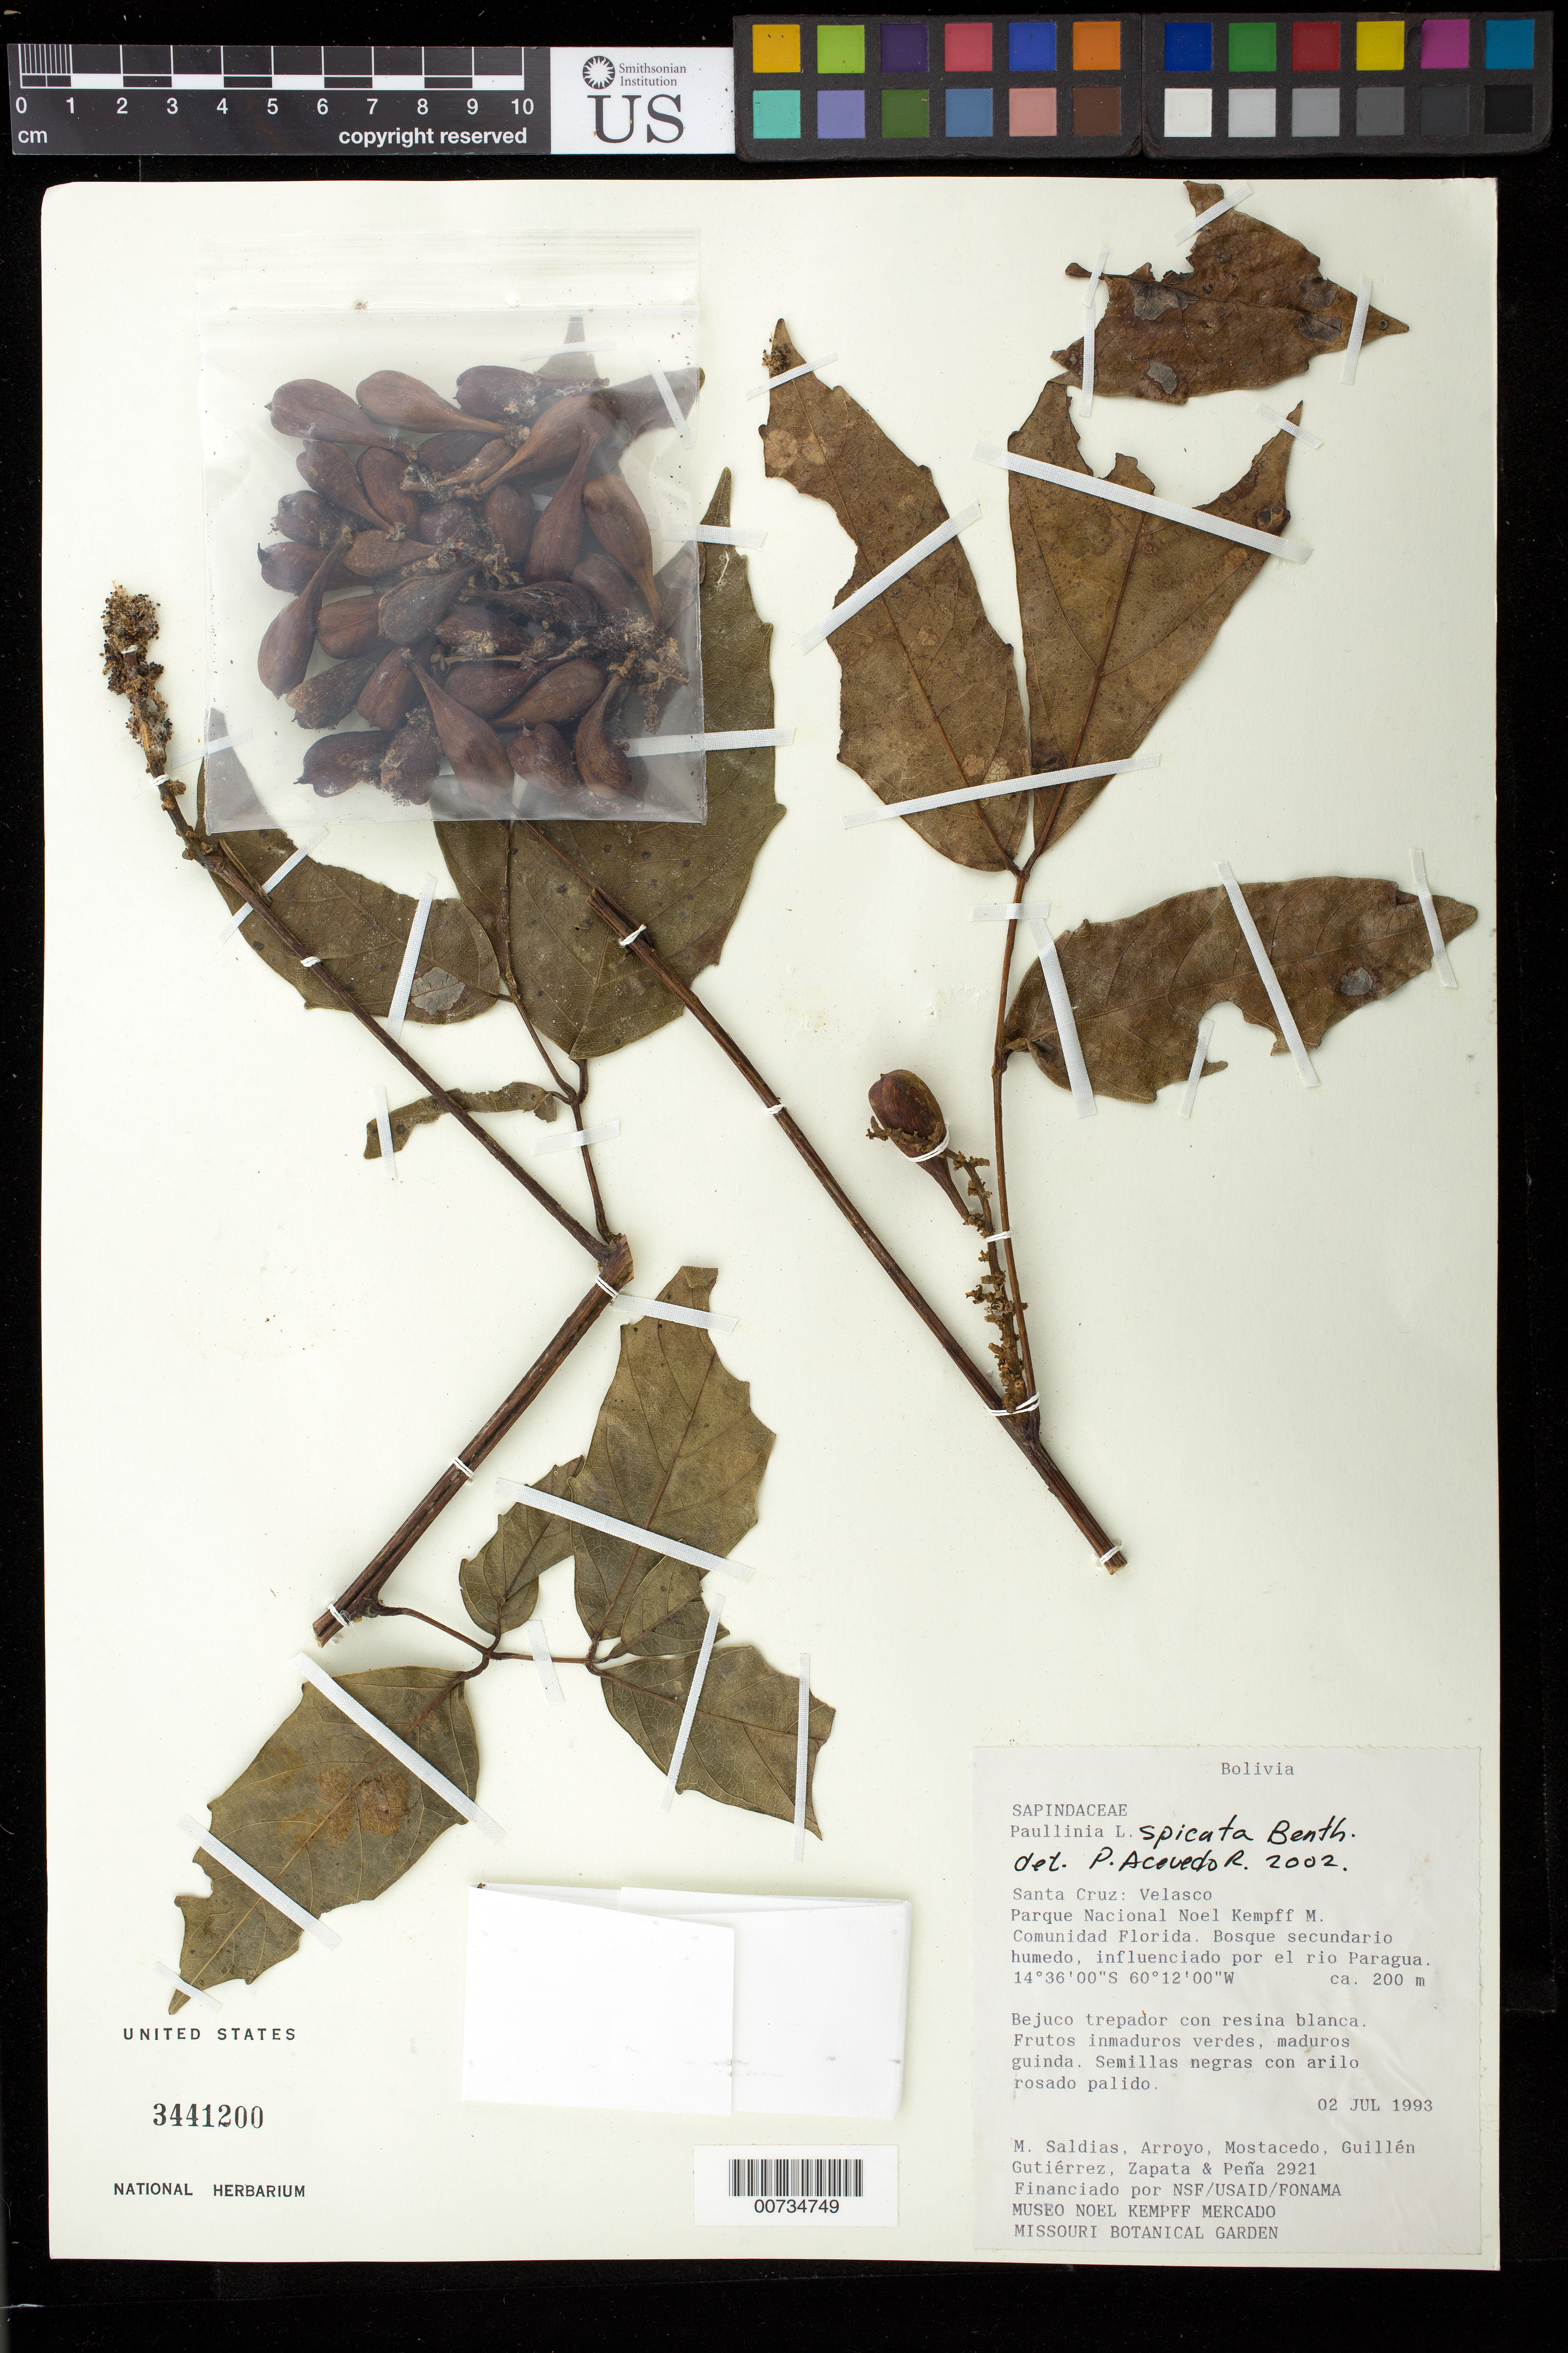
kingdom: Plantae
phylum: Tracheophyta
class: Magnoliopsida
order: Sapindales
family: Sapindaceae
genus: Paullinia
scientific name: Paullinia spicata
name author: Benth.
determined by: Acevedo-Rodríguez, P., (BOT), Smithsonian Institution - National Museum of Natural History (UNITED STATES)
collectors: M. Saldias P. & et al.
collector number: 2921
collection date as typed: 02 Jul 1993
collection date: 1993-07-02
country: Bolivia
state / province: Santa Cruz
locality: Velasco, Parque Nacional Noel Kempff M. Comunidad Florida.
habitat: Bosque secundario humedo, influenciado por el rio Paragua.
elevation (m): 200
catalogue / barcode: US 3441200